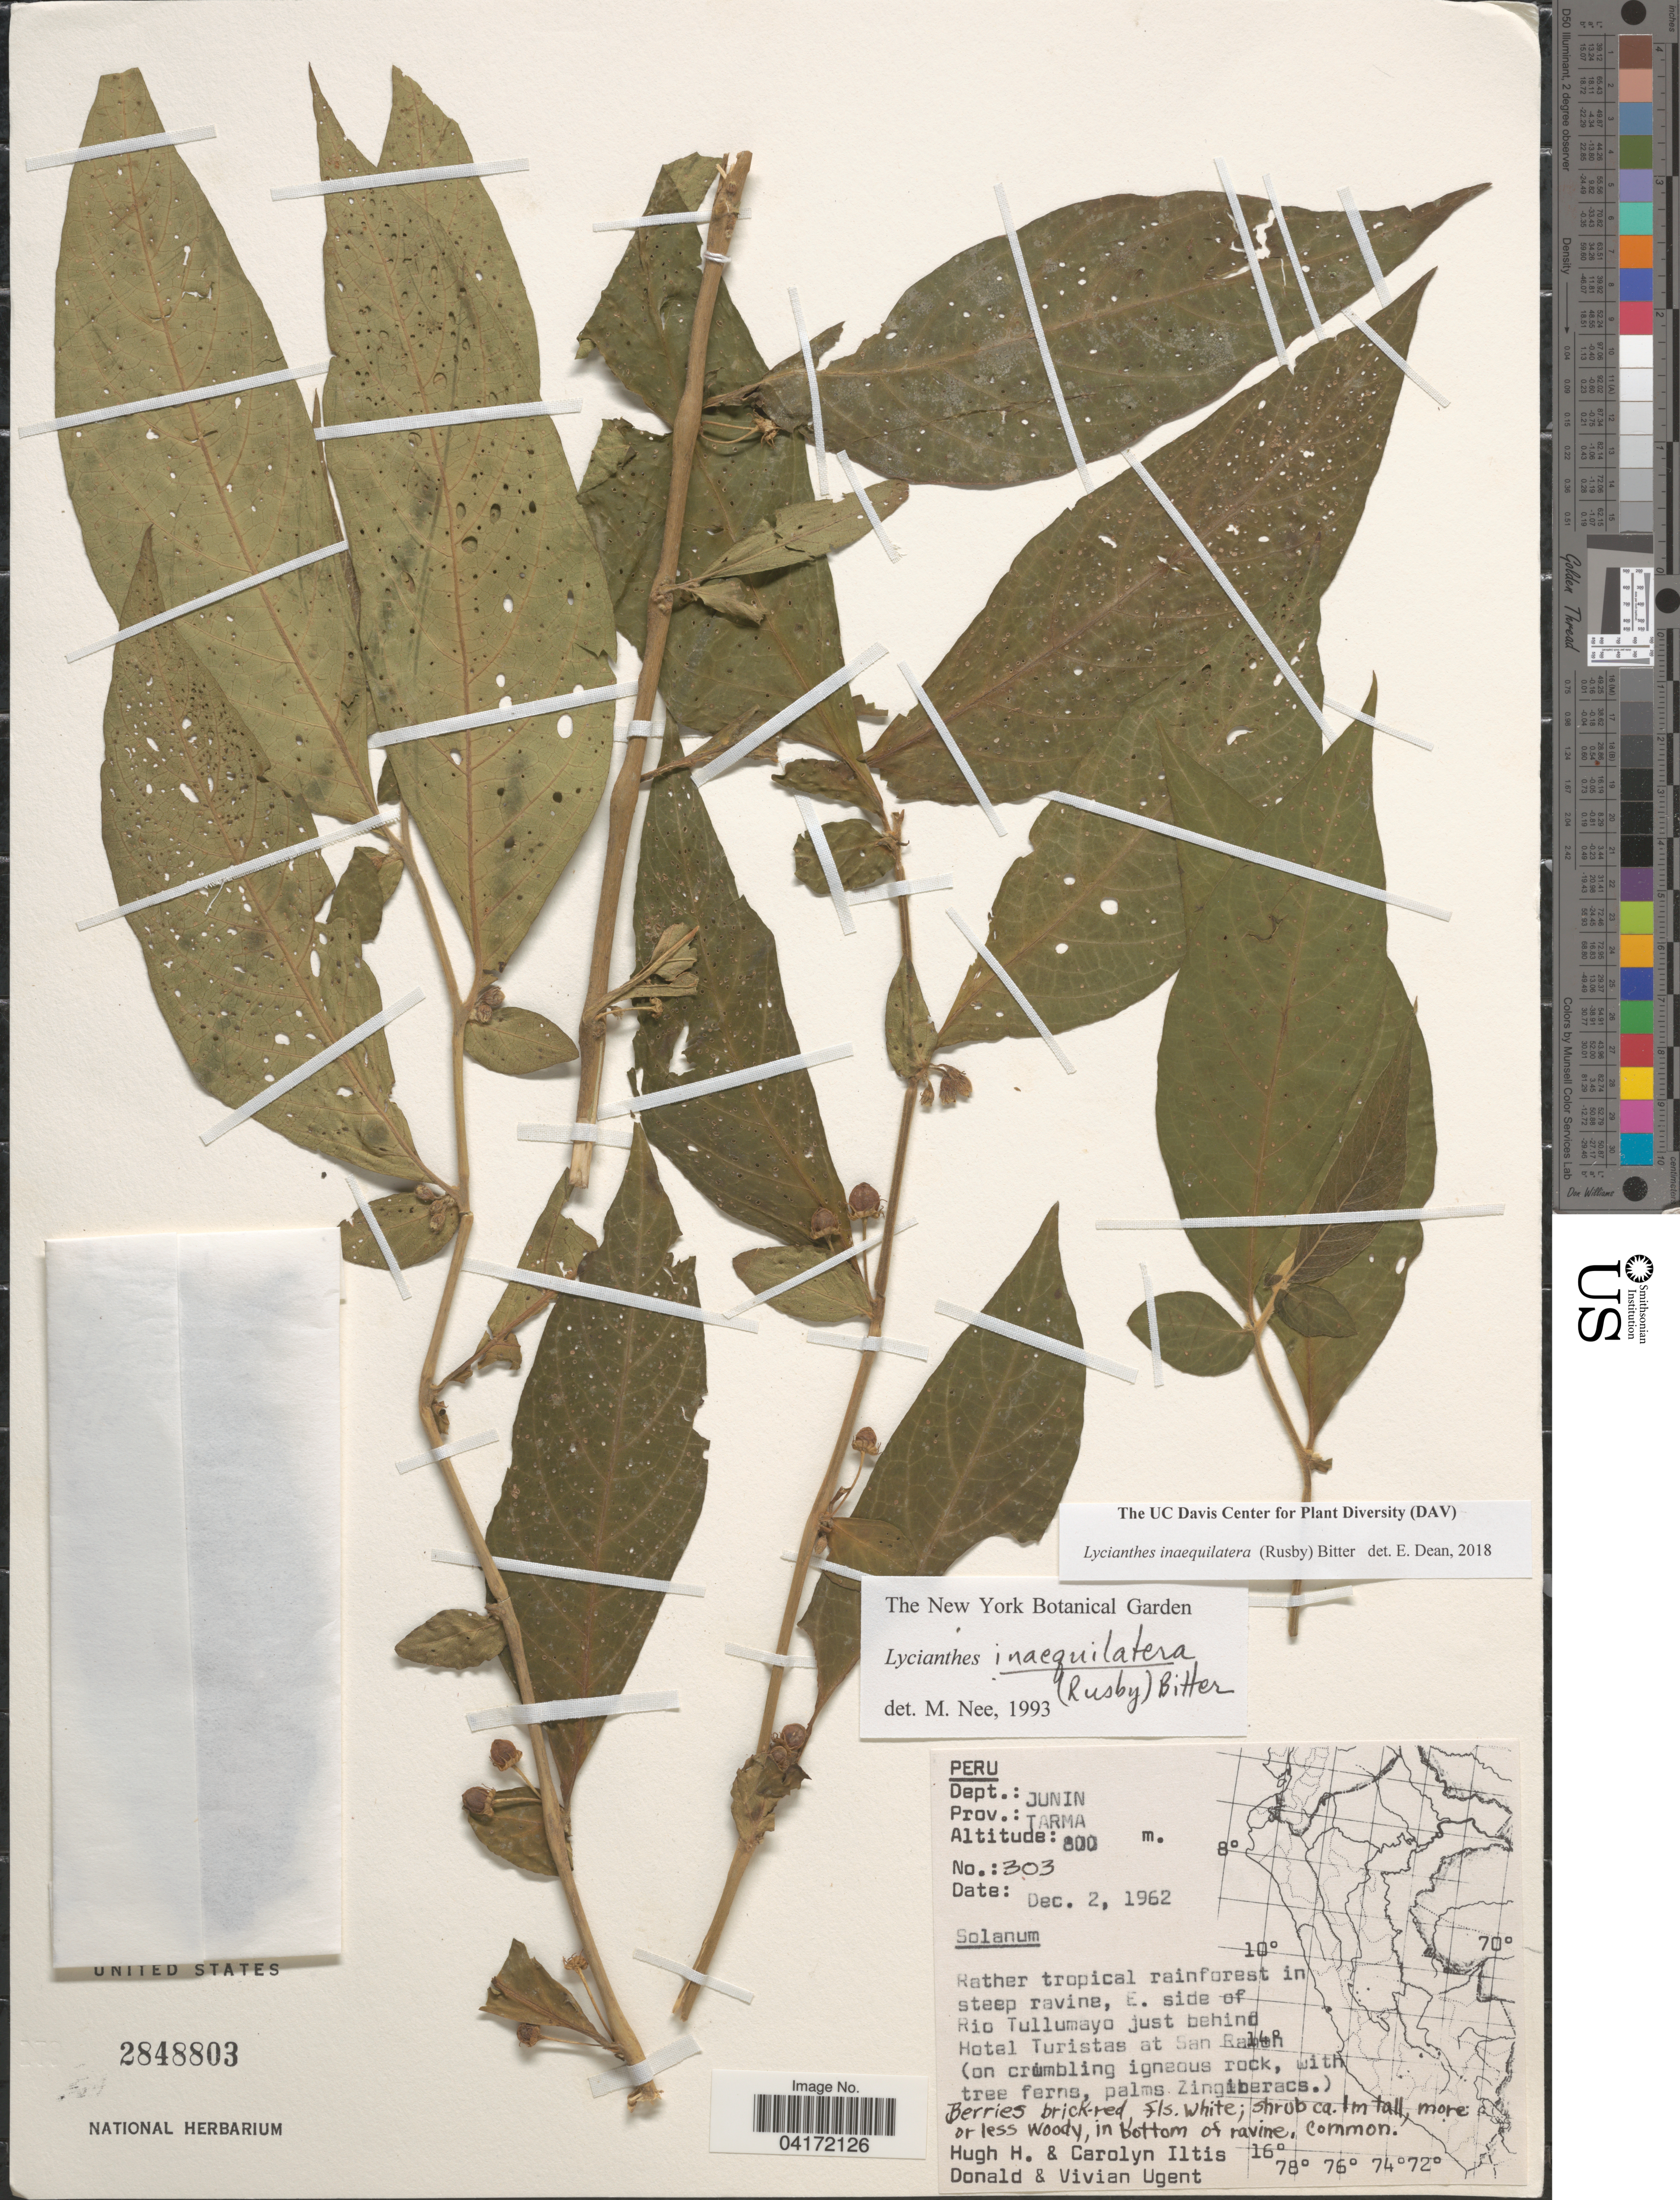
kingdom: Plantae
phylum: Tracheophyta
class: Magnoliopsida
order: Solanales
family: Solanaceae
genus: Lycianthes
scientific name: Lycianthes inaequilatera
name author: (Rusby) Bitter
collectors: H. H. Iltis, C. G. Iltis, D. Ugent & V. Ugent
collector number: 303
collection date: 1962-12-02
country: Peru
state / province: Junin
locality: Dept. Junin. Prov.: Tarma. E. side of Rio Tullumayo just behind Hotel Turistas at San Ramon.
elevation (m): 800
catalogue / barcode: US 2848803